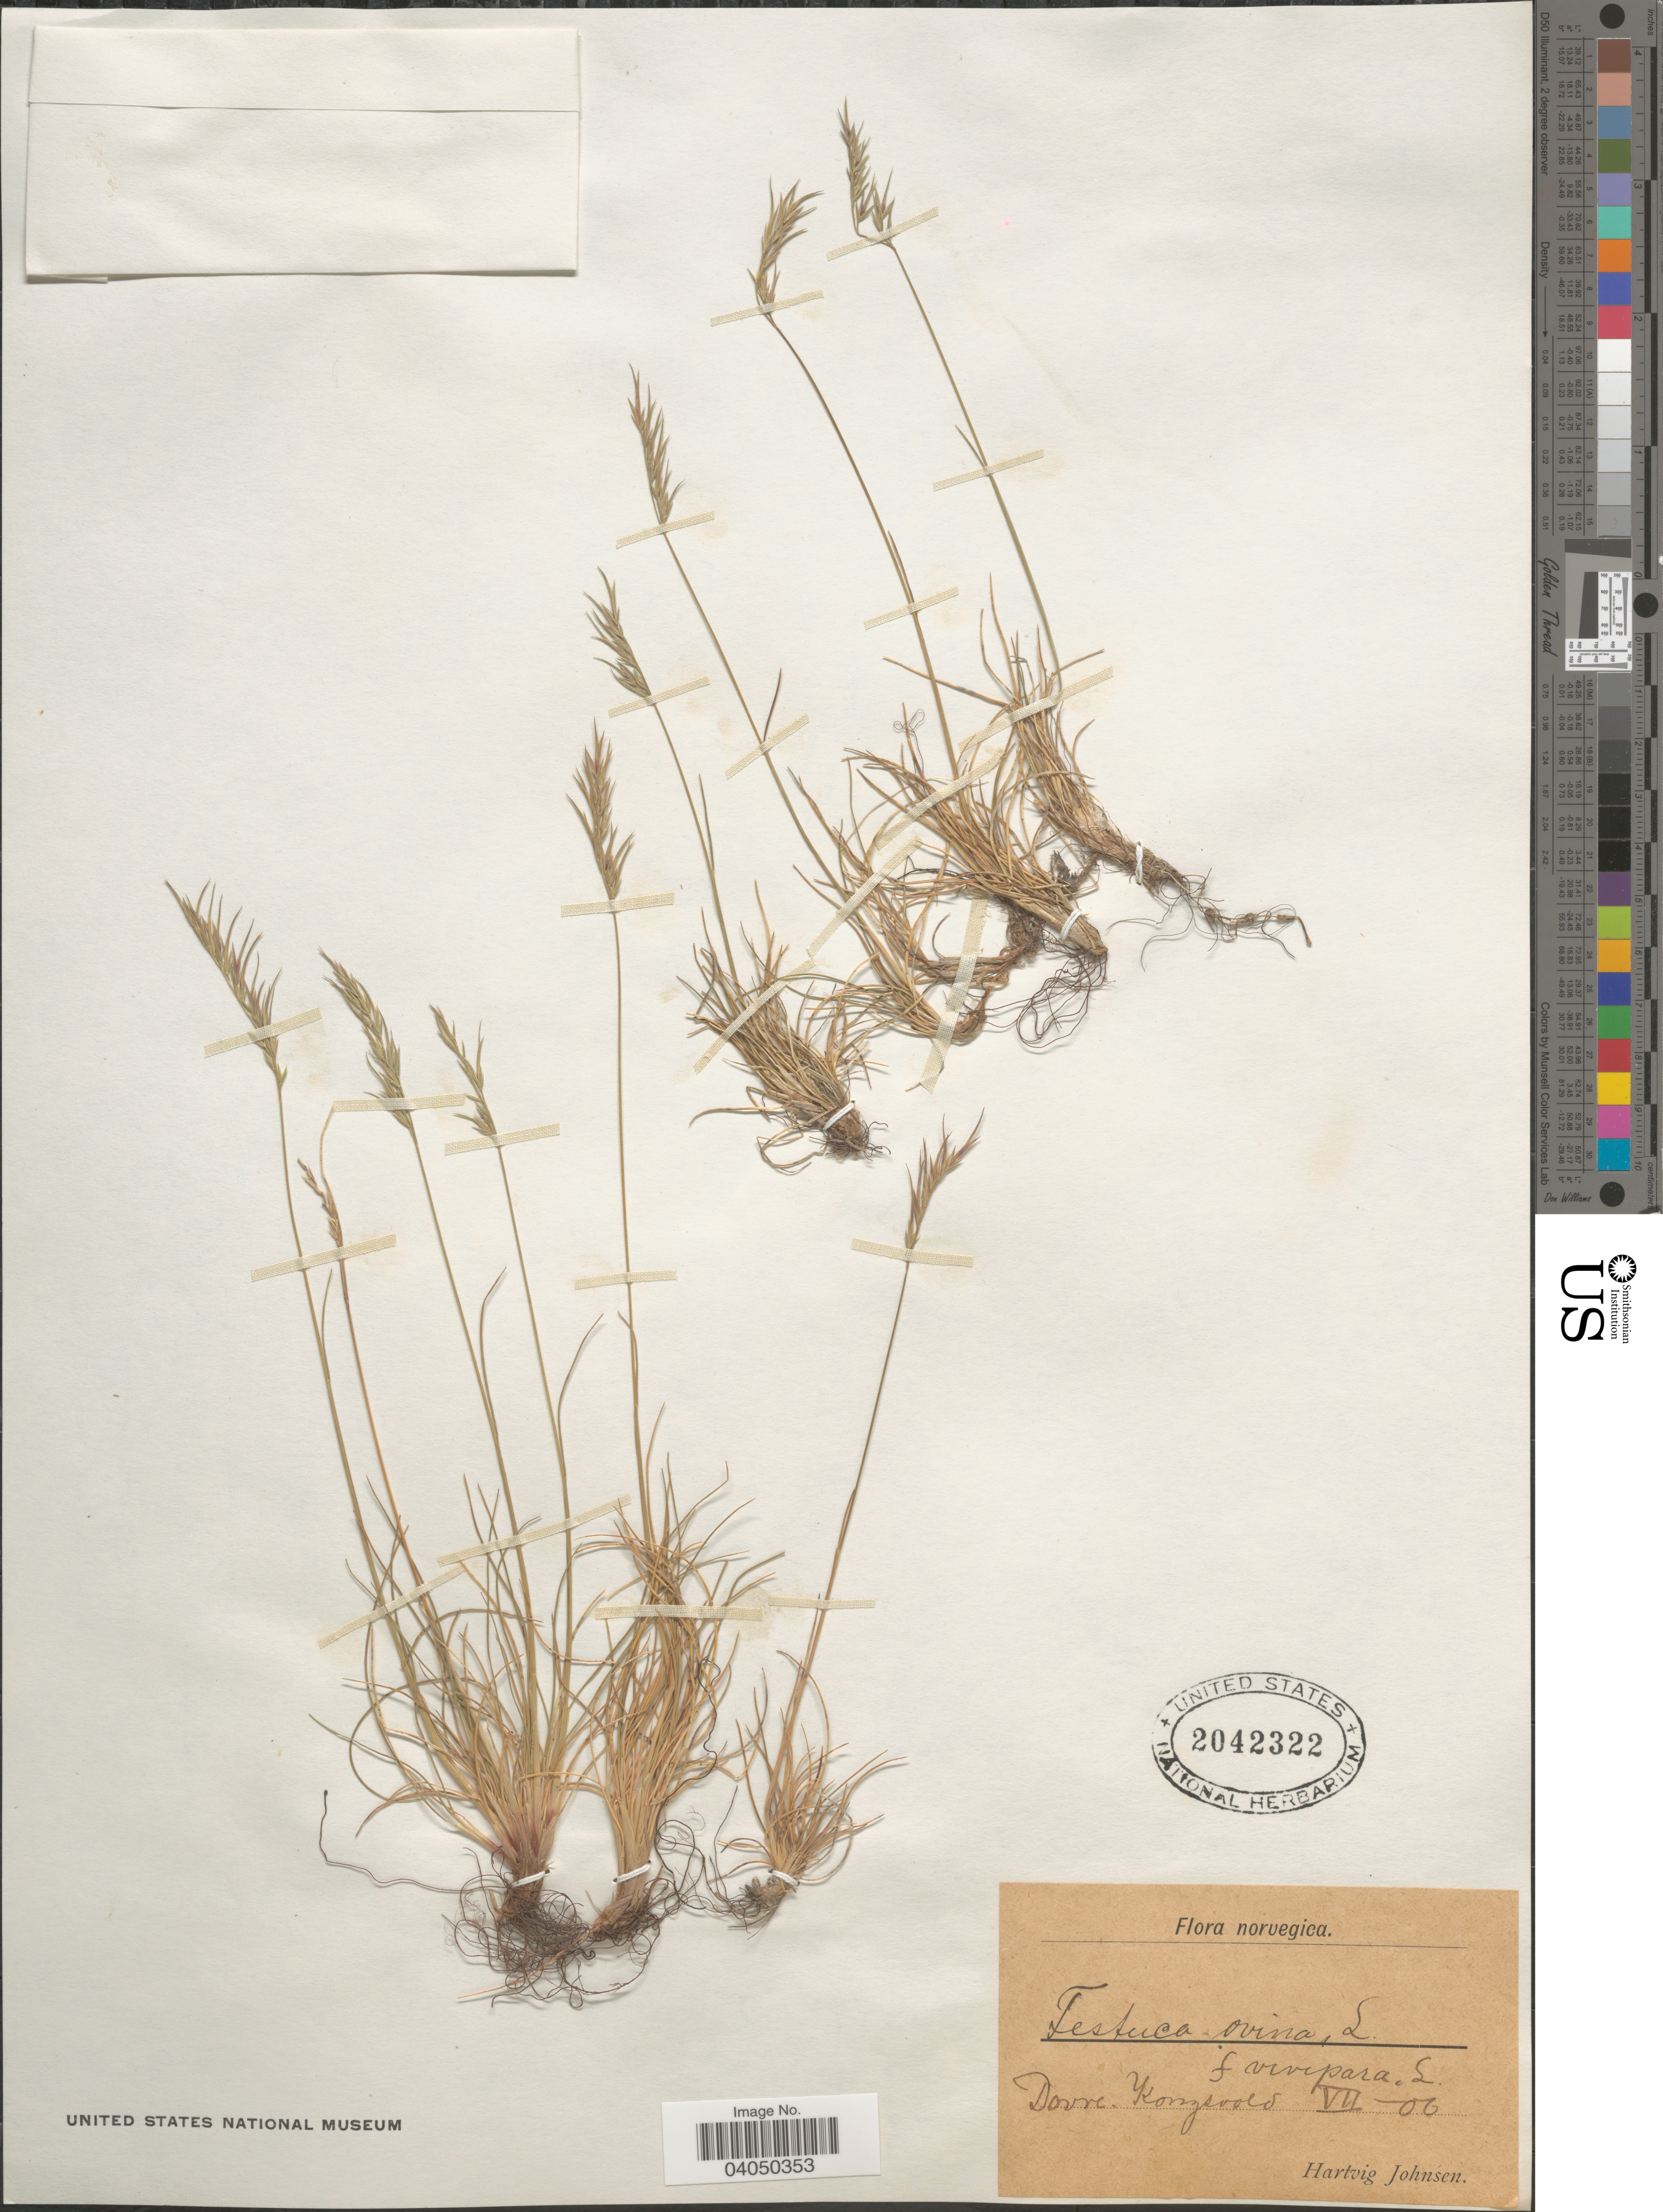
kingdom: Plantae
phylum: Tracheophyta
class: Liliopsida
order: Poales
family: Poaceae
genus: Festuca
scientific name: Festuca vivipara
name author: (L.) Sm.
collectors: H. Johnsen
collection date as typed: Transcribed d/m/y: /7/6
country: Norway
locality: Norvegica. Dovre. Kongsvold.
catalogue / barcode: US 2042322